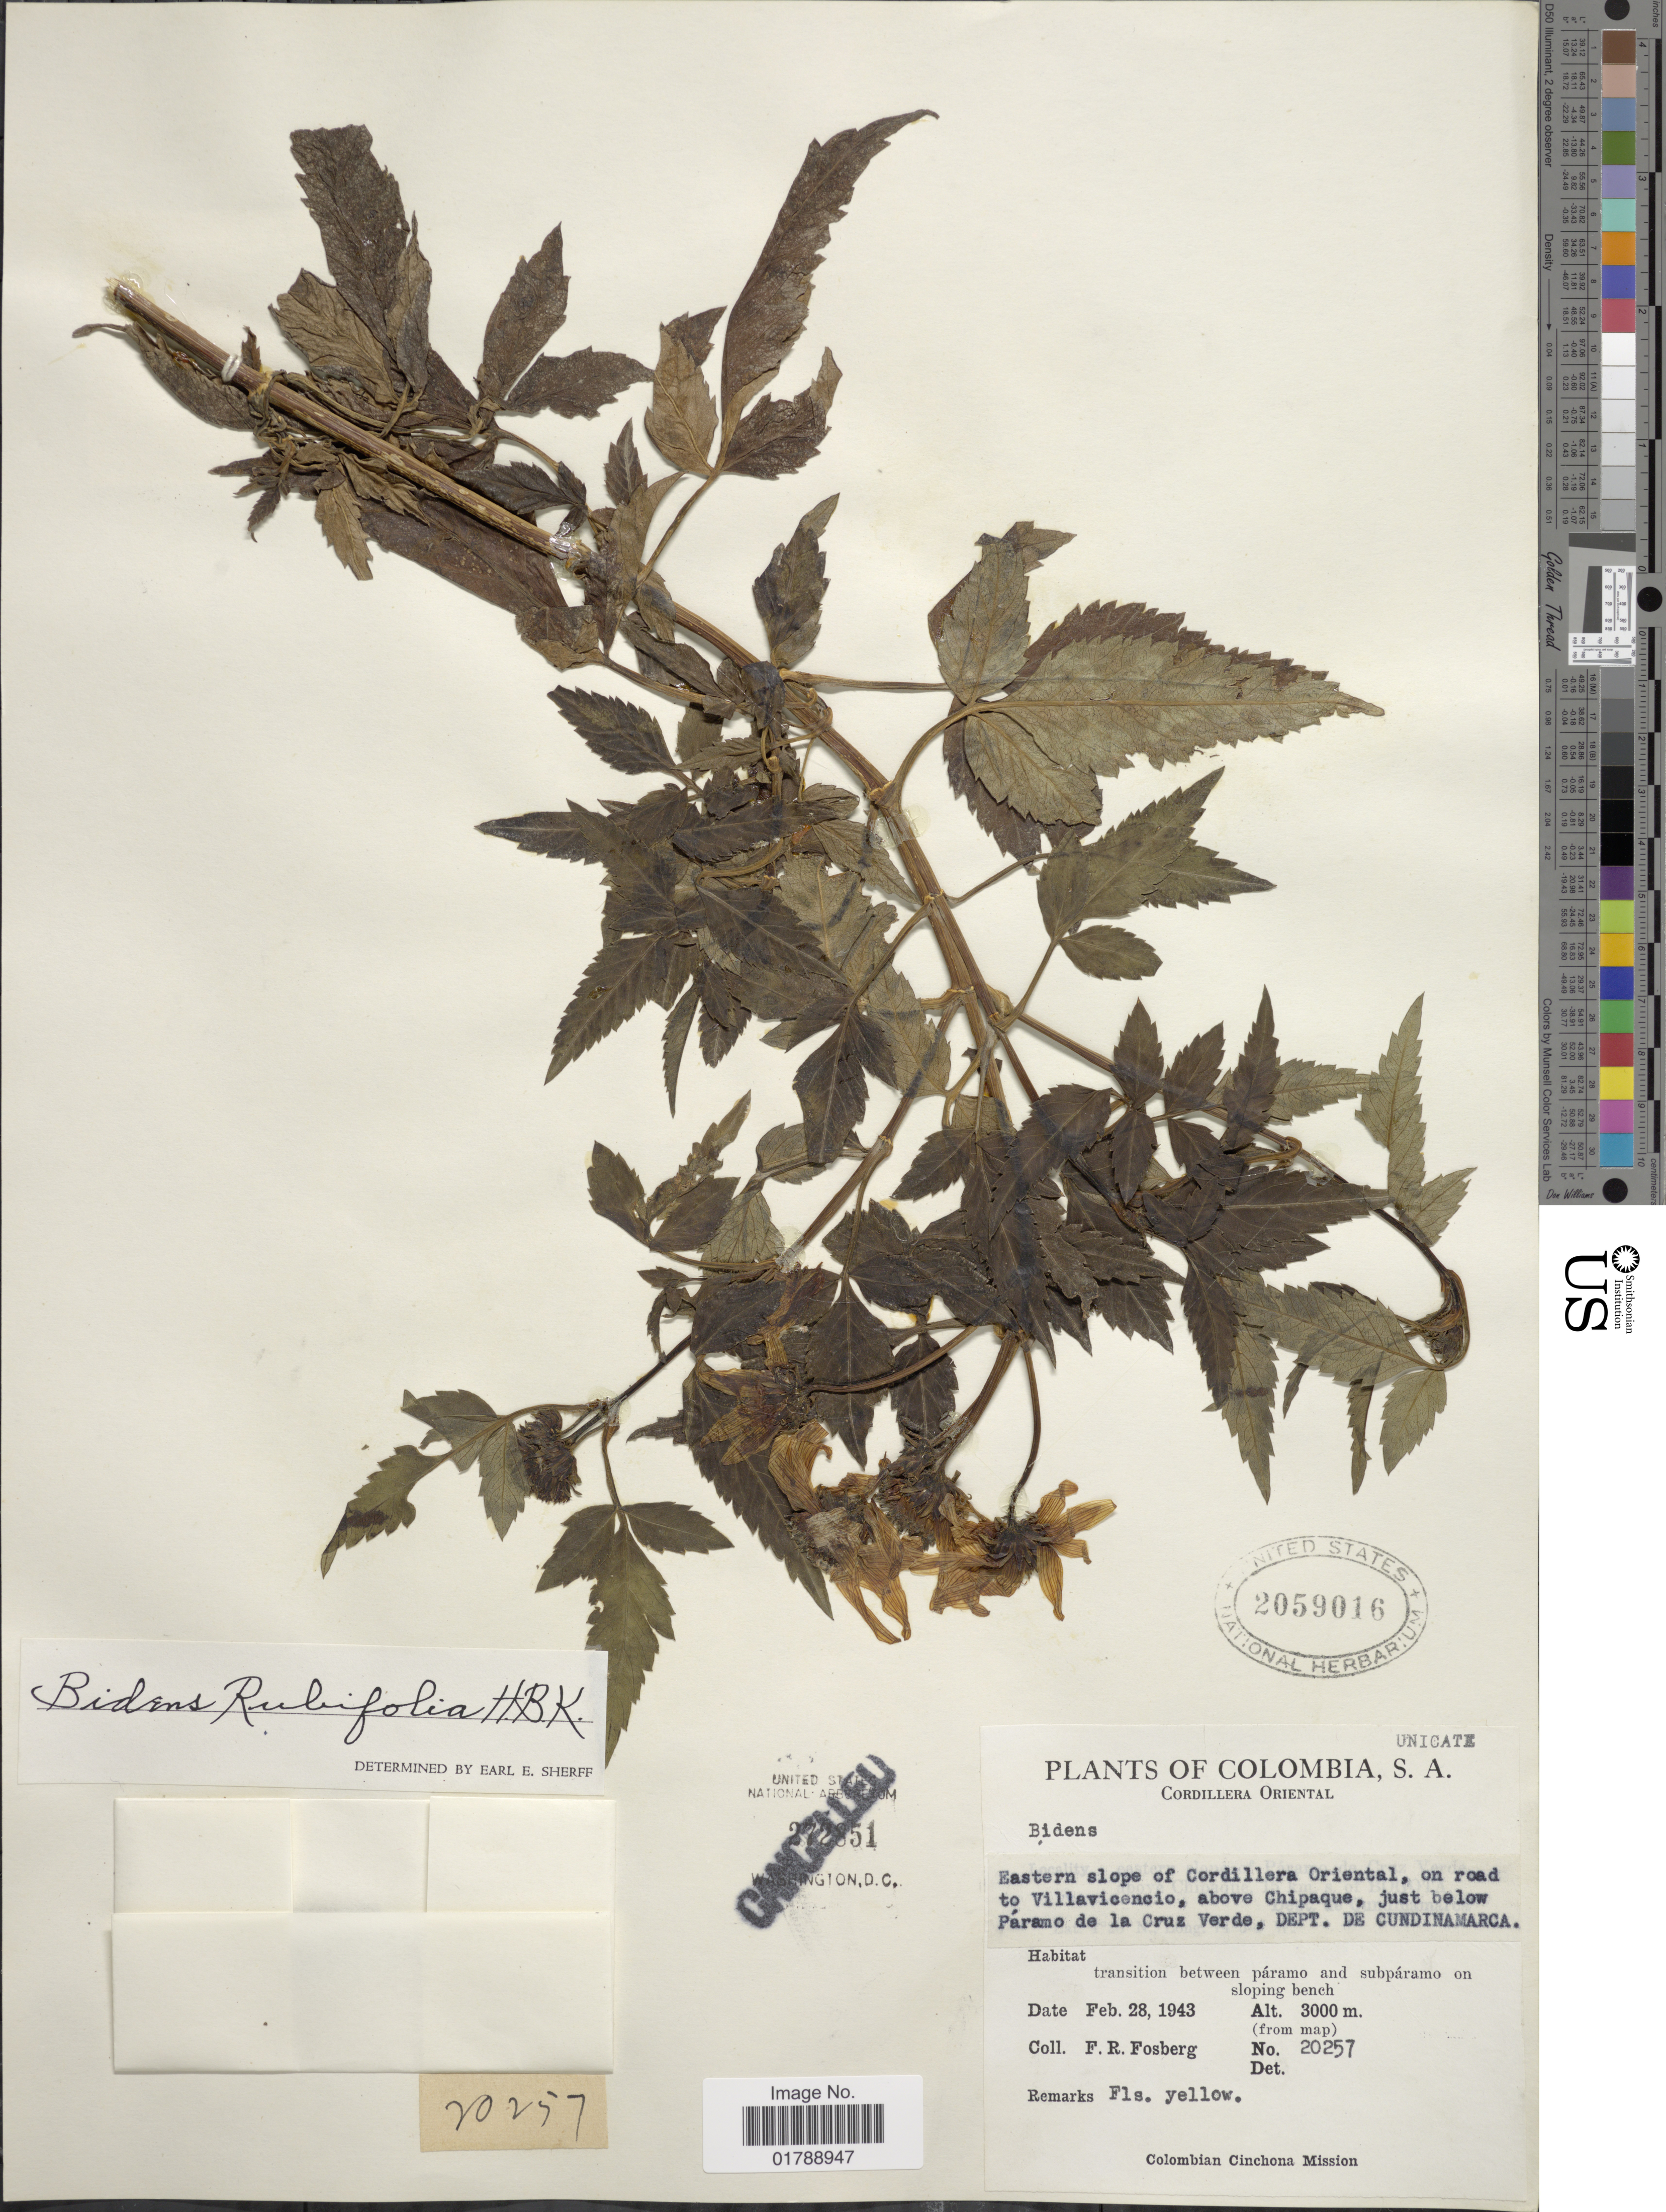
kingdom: Plantae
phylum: Tracheophyta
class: Magnoliopsida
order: Asterales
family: Asteraceae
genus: Bidens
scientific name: Bidens rubifolia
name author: Kunth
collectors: F. R. Fosberg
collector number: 20257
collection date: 1943-02-28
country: Colombia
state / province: Cundinamarca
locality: Eastern slope of Cordillera Oriental, on road to Villavicencio, above Chipaque, just below Páramo de la Cruz Verde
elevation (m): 3000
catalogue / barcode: US 2059016